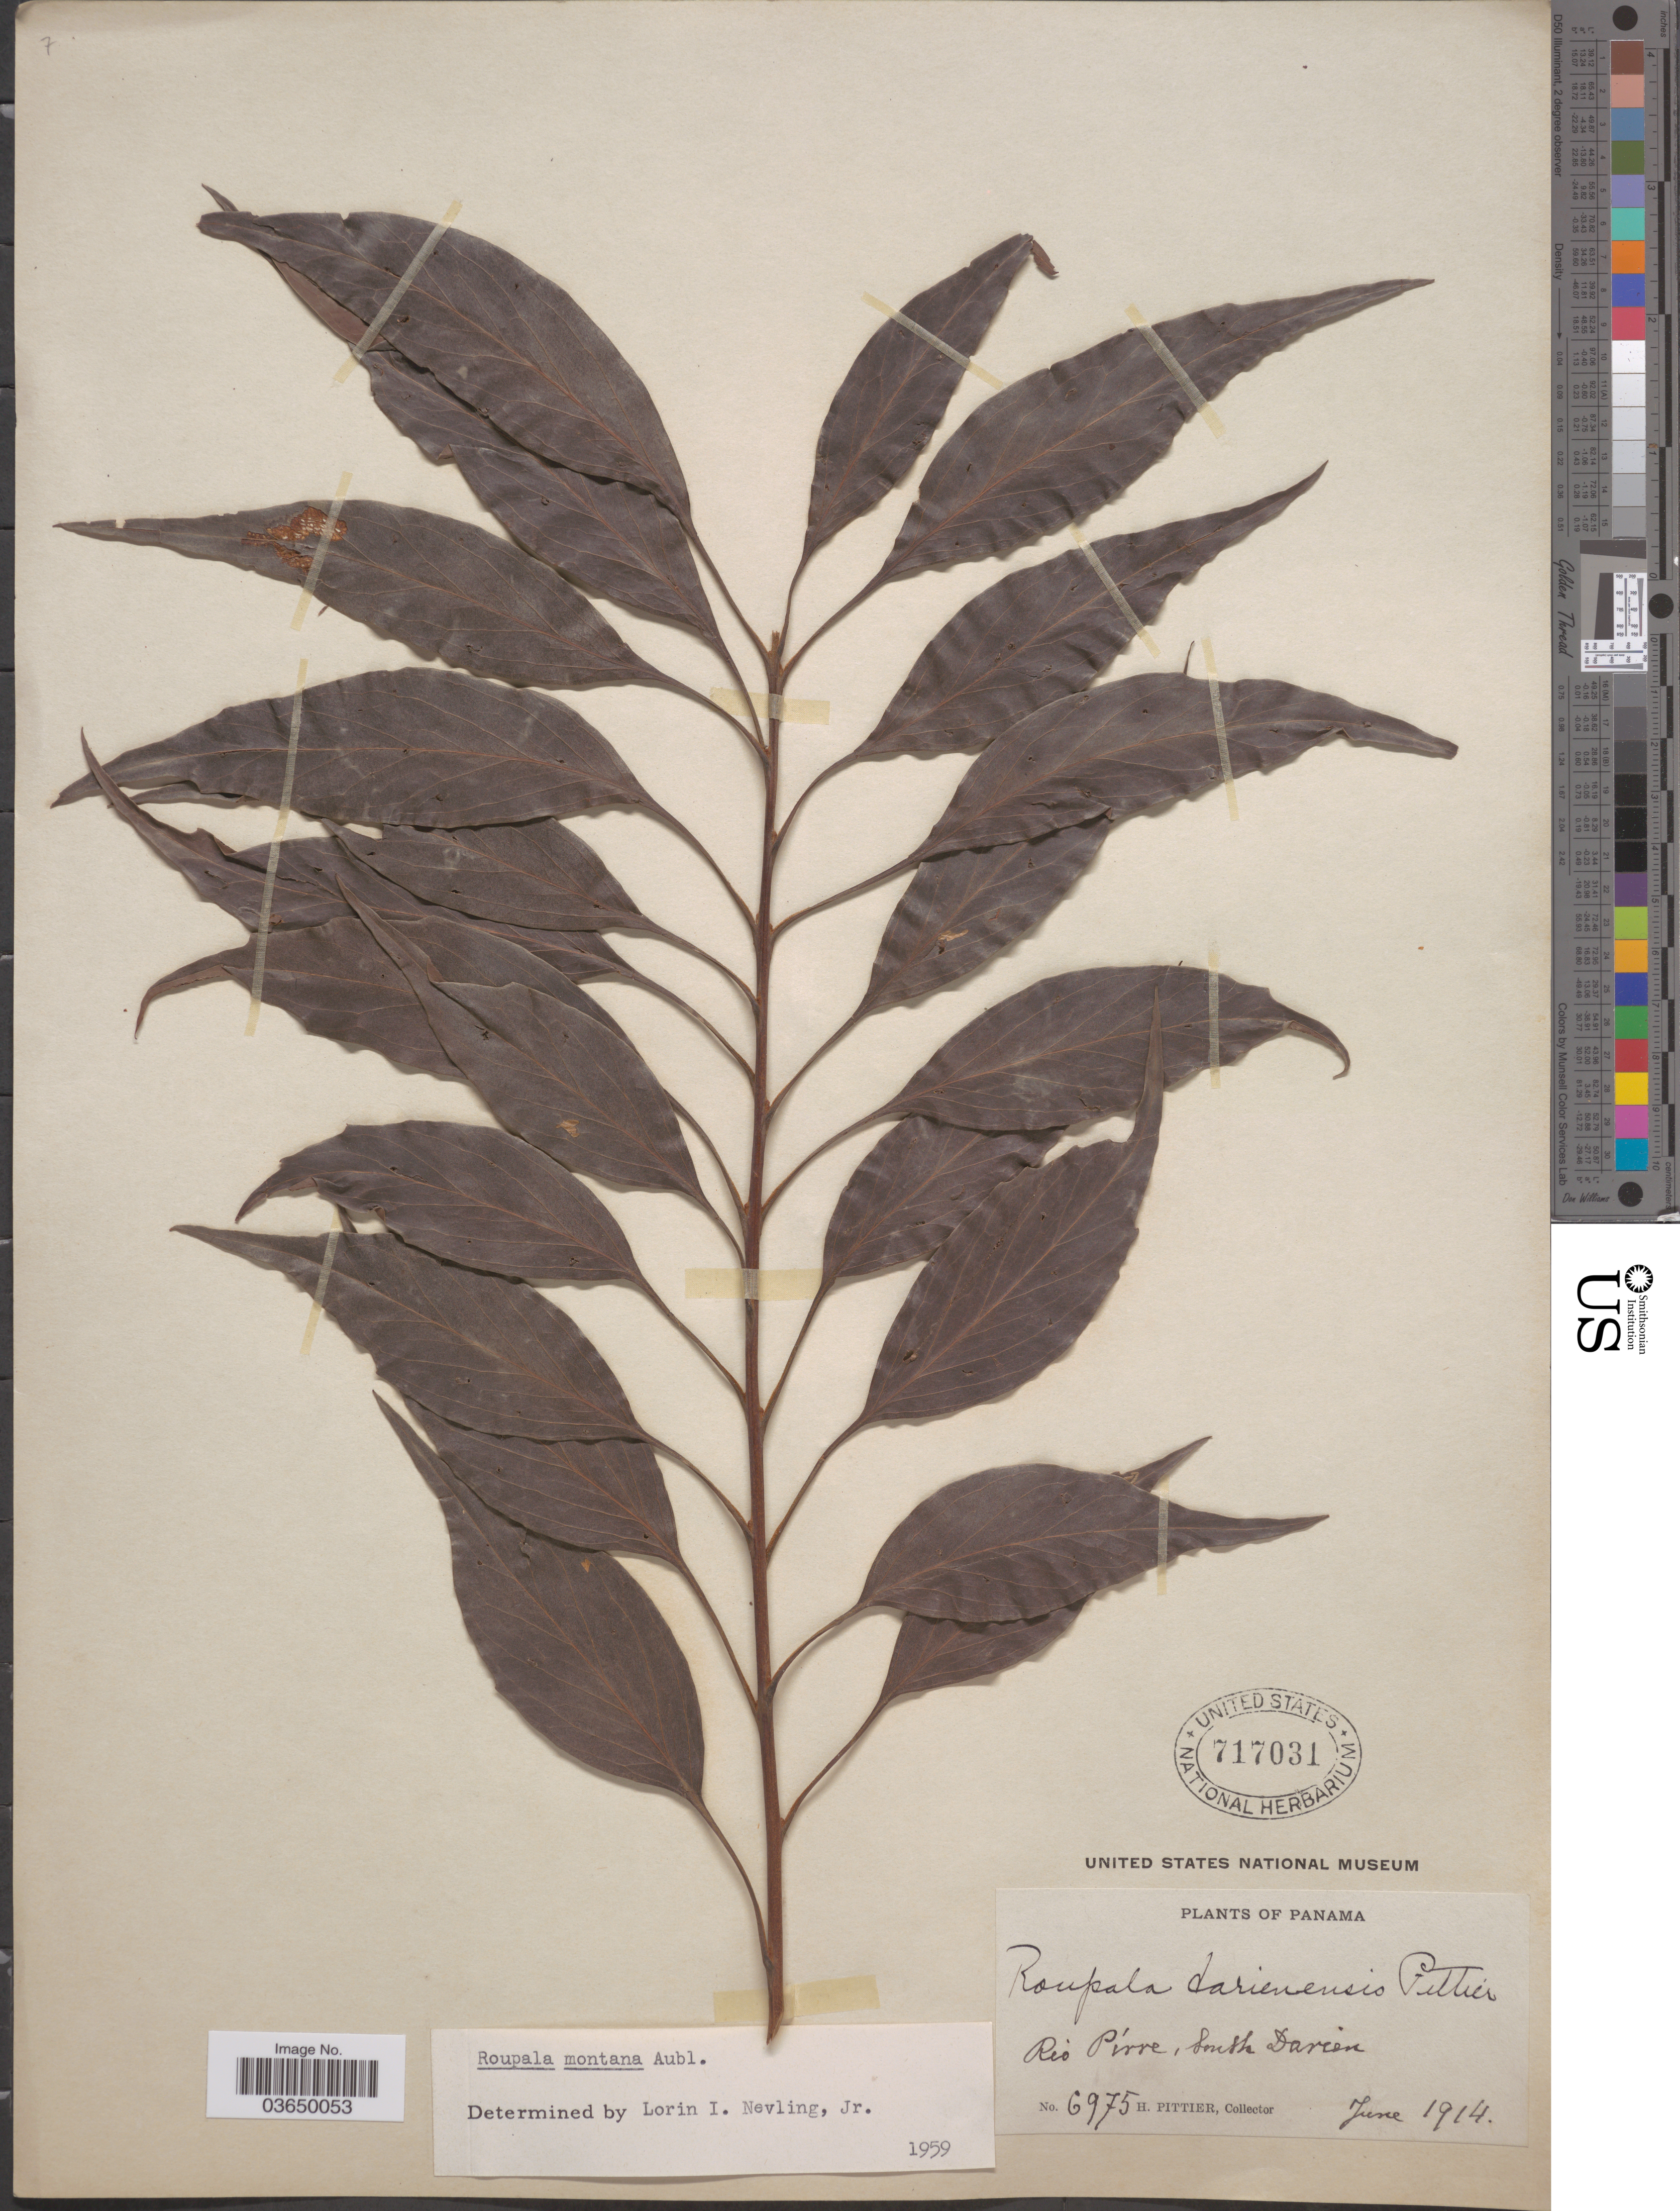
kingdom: Plantae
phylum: Tracheophyta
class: Magnoliopsida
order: Proteales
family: Proteaceae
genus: Roupala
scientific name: Roupala montana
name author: Aubl.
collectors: H. F. Pittier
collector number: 6975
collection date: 1914-06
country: Panama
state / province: Darien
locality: Rio Pírre, South Darien.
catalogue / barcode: US 717031